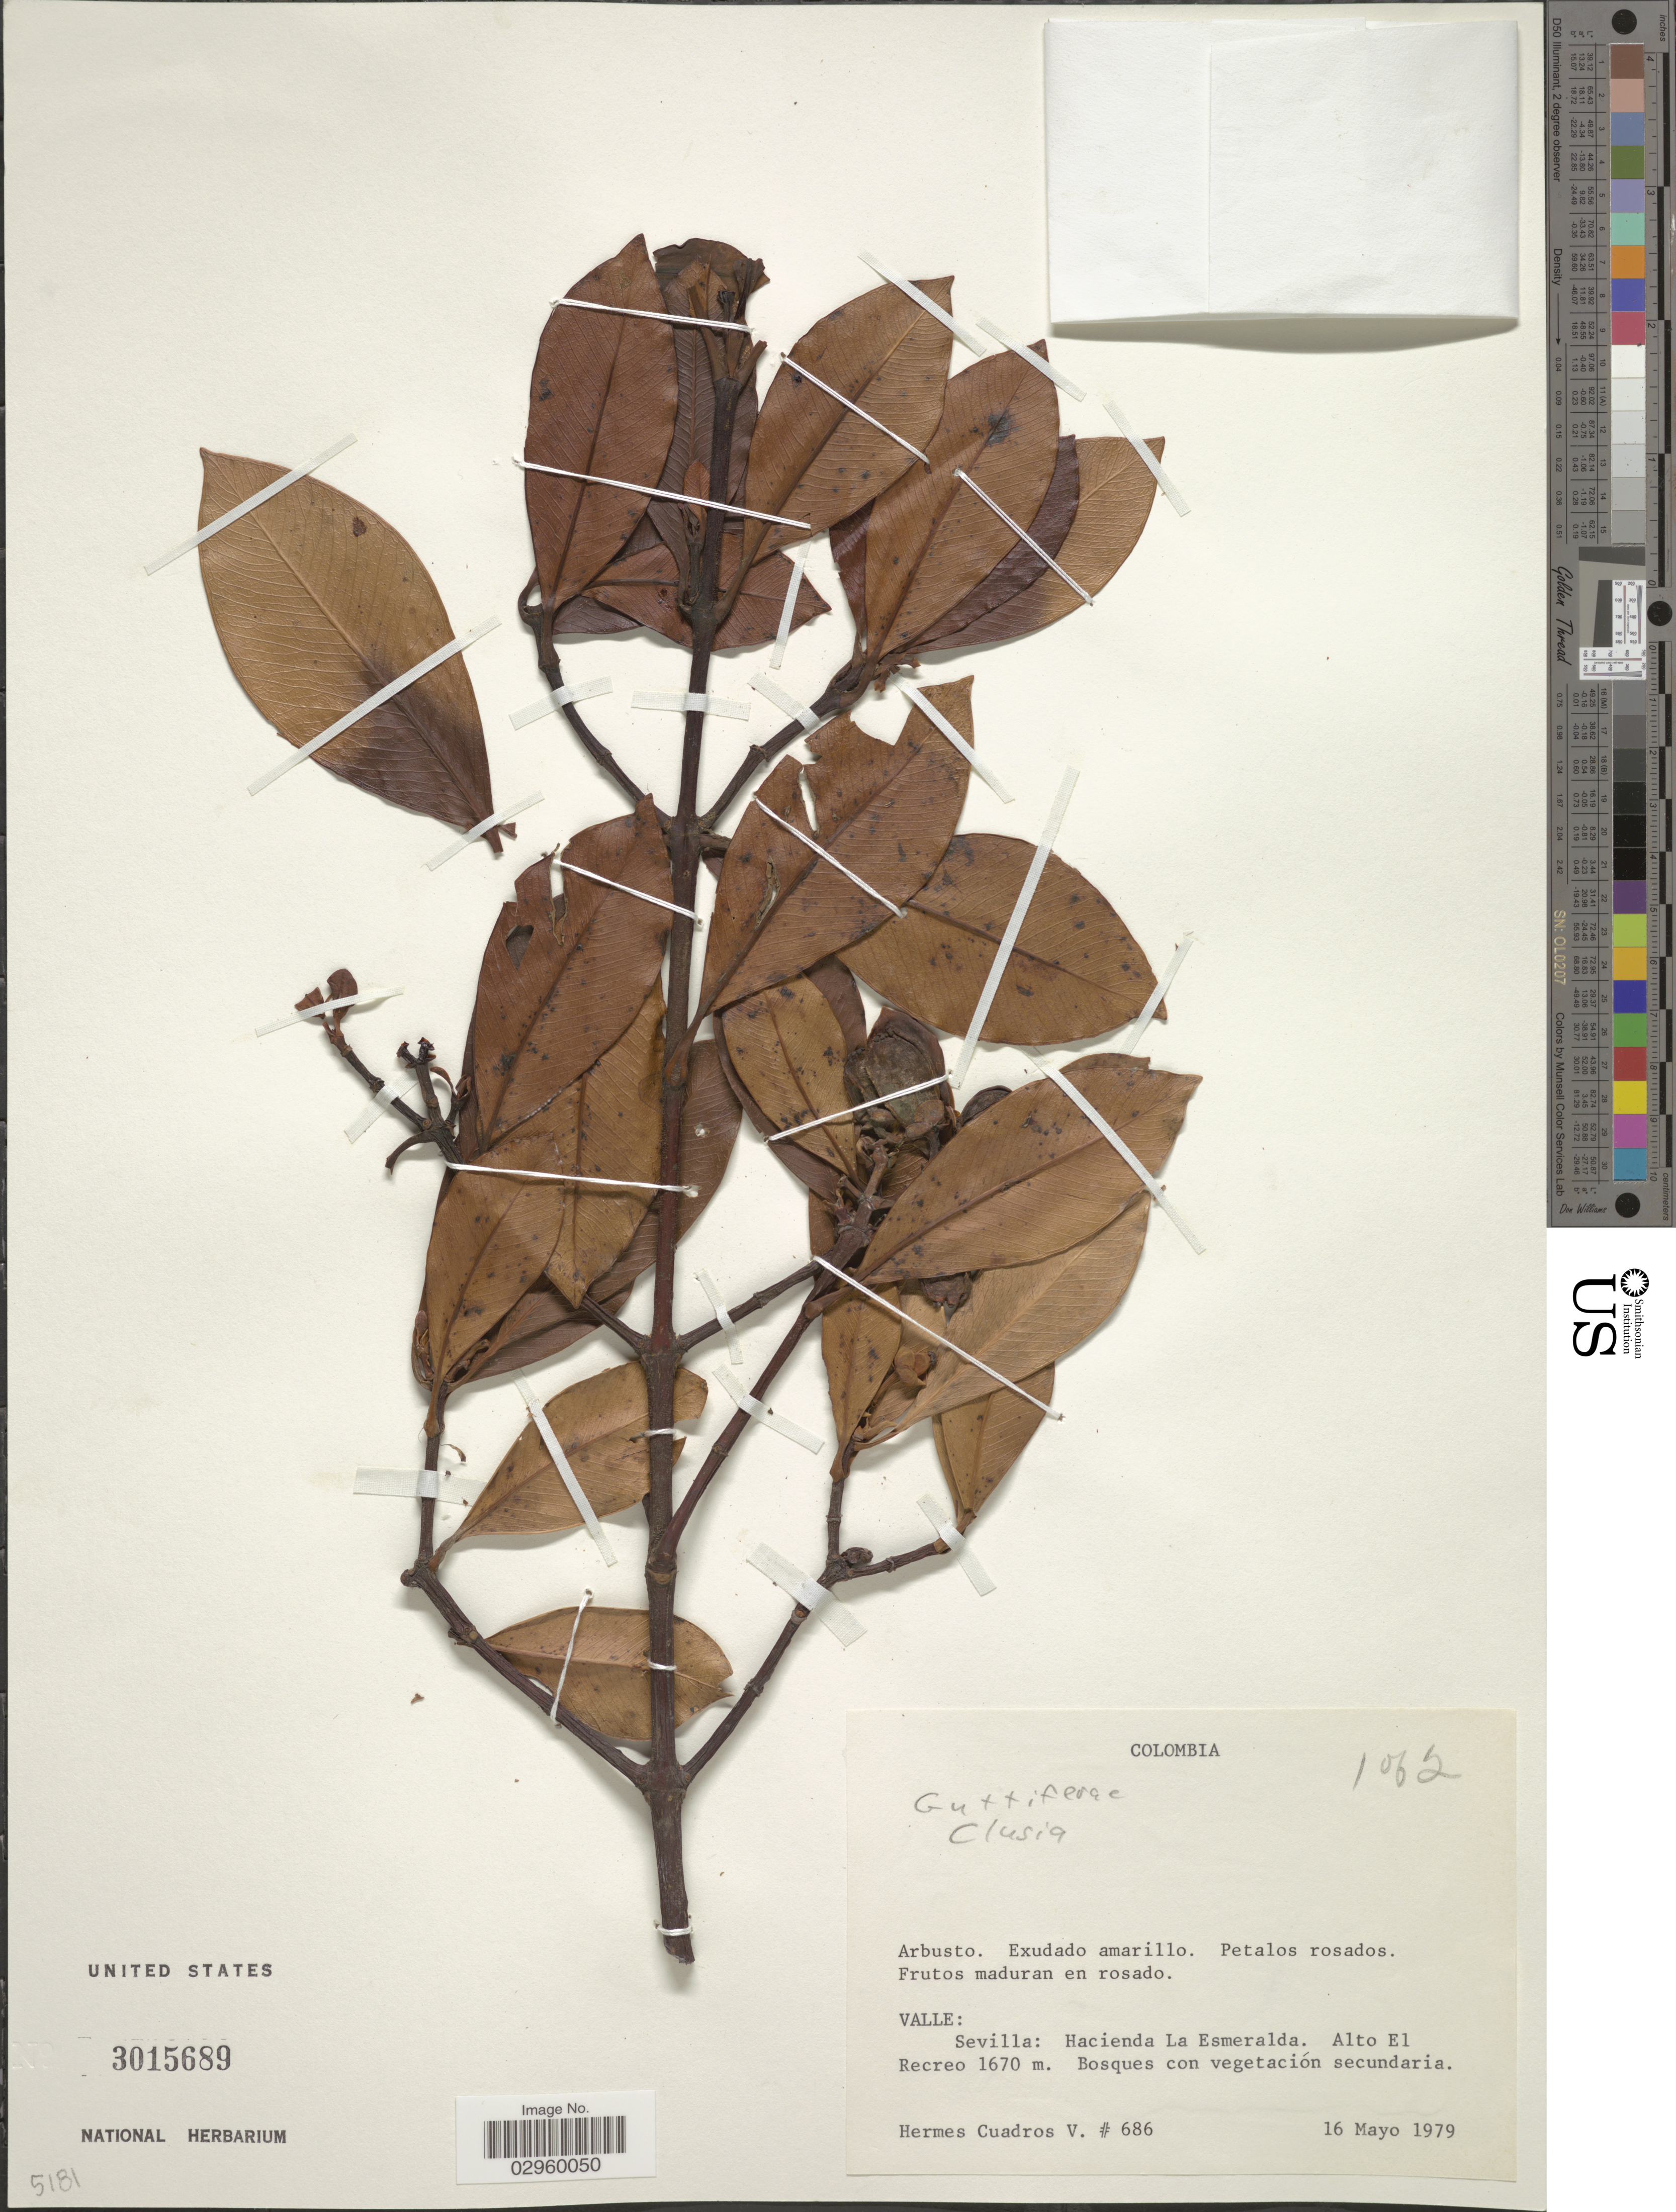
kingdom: Plantae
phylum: Tracheophyta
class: Magnoliopsida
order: Malpighiales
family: Clusiaceae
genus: Clusia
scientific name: Clusia sp.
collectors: H. Cuadros V.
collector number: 686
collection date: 1979-05-16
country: Colombia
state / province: Valle del Cauca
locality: Valle: Sevilla: Hacienda La Esmeralda, Alto El Recreo.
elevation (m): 1670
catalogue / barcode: US 3015689